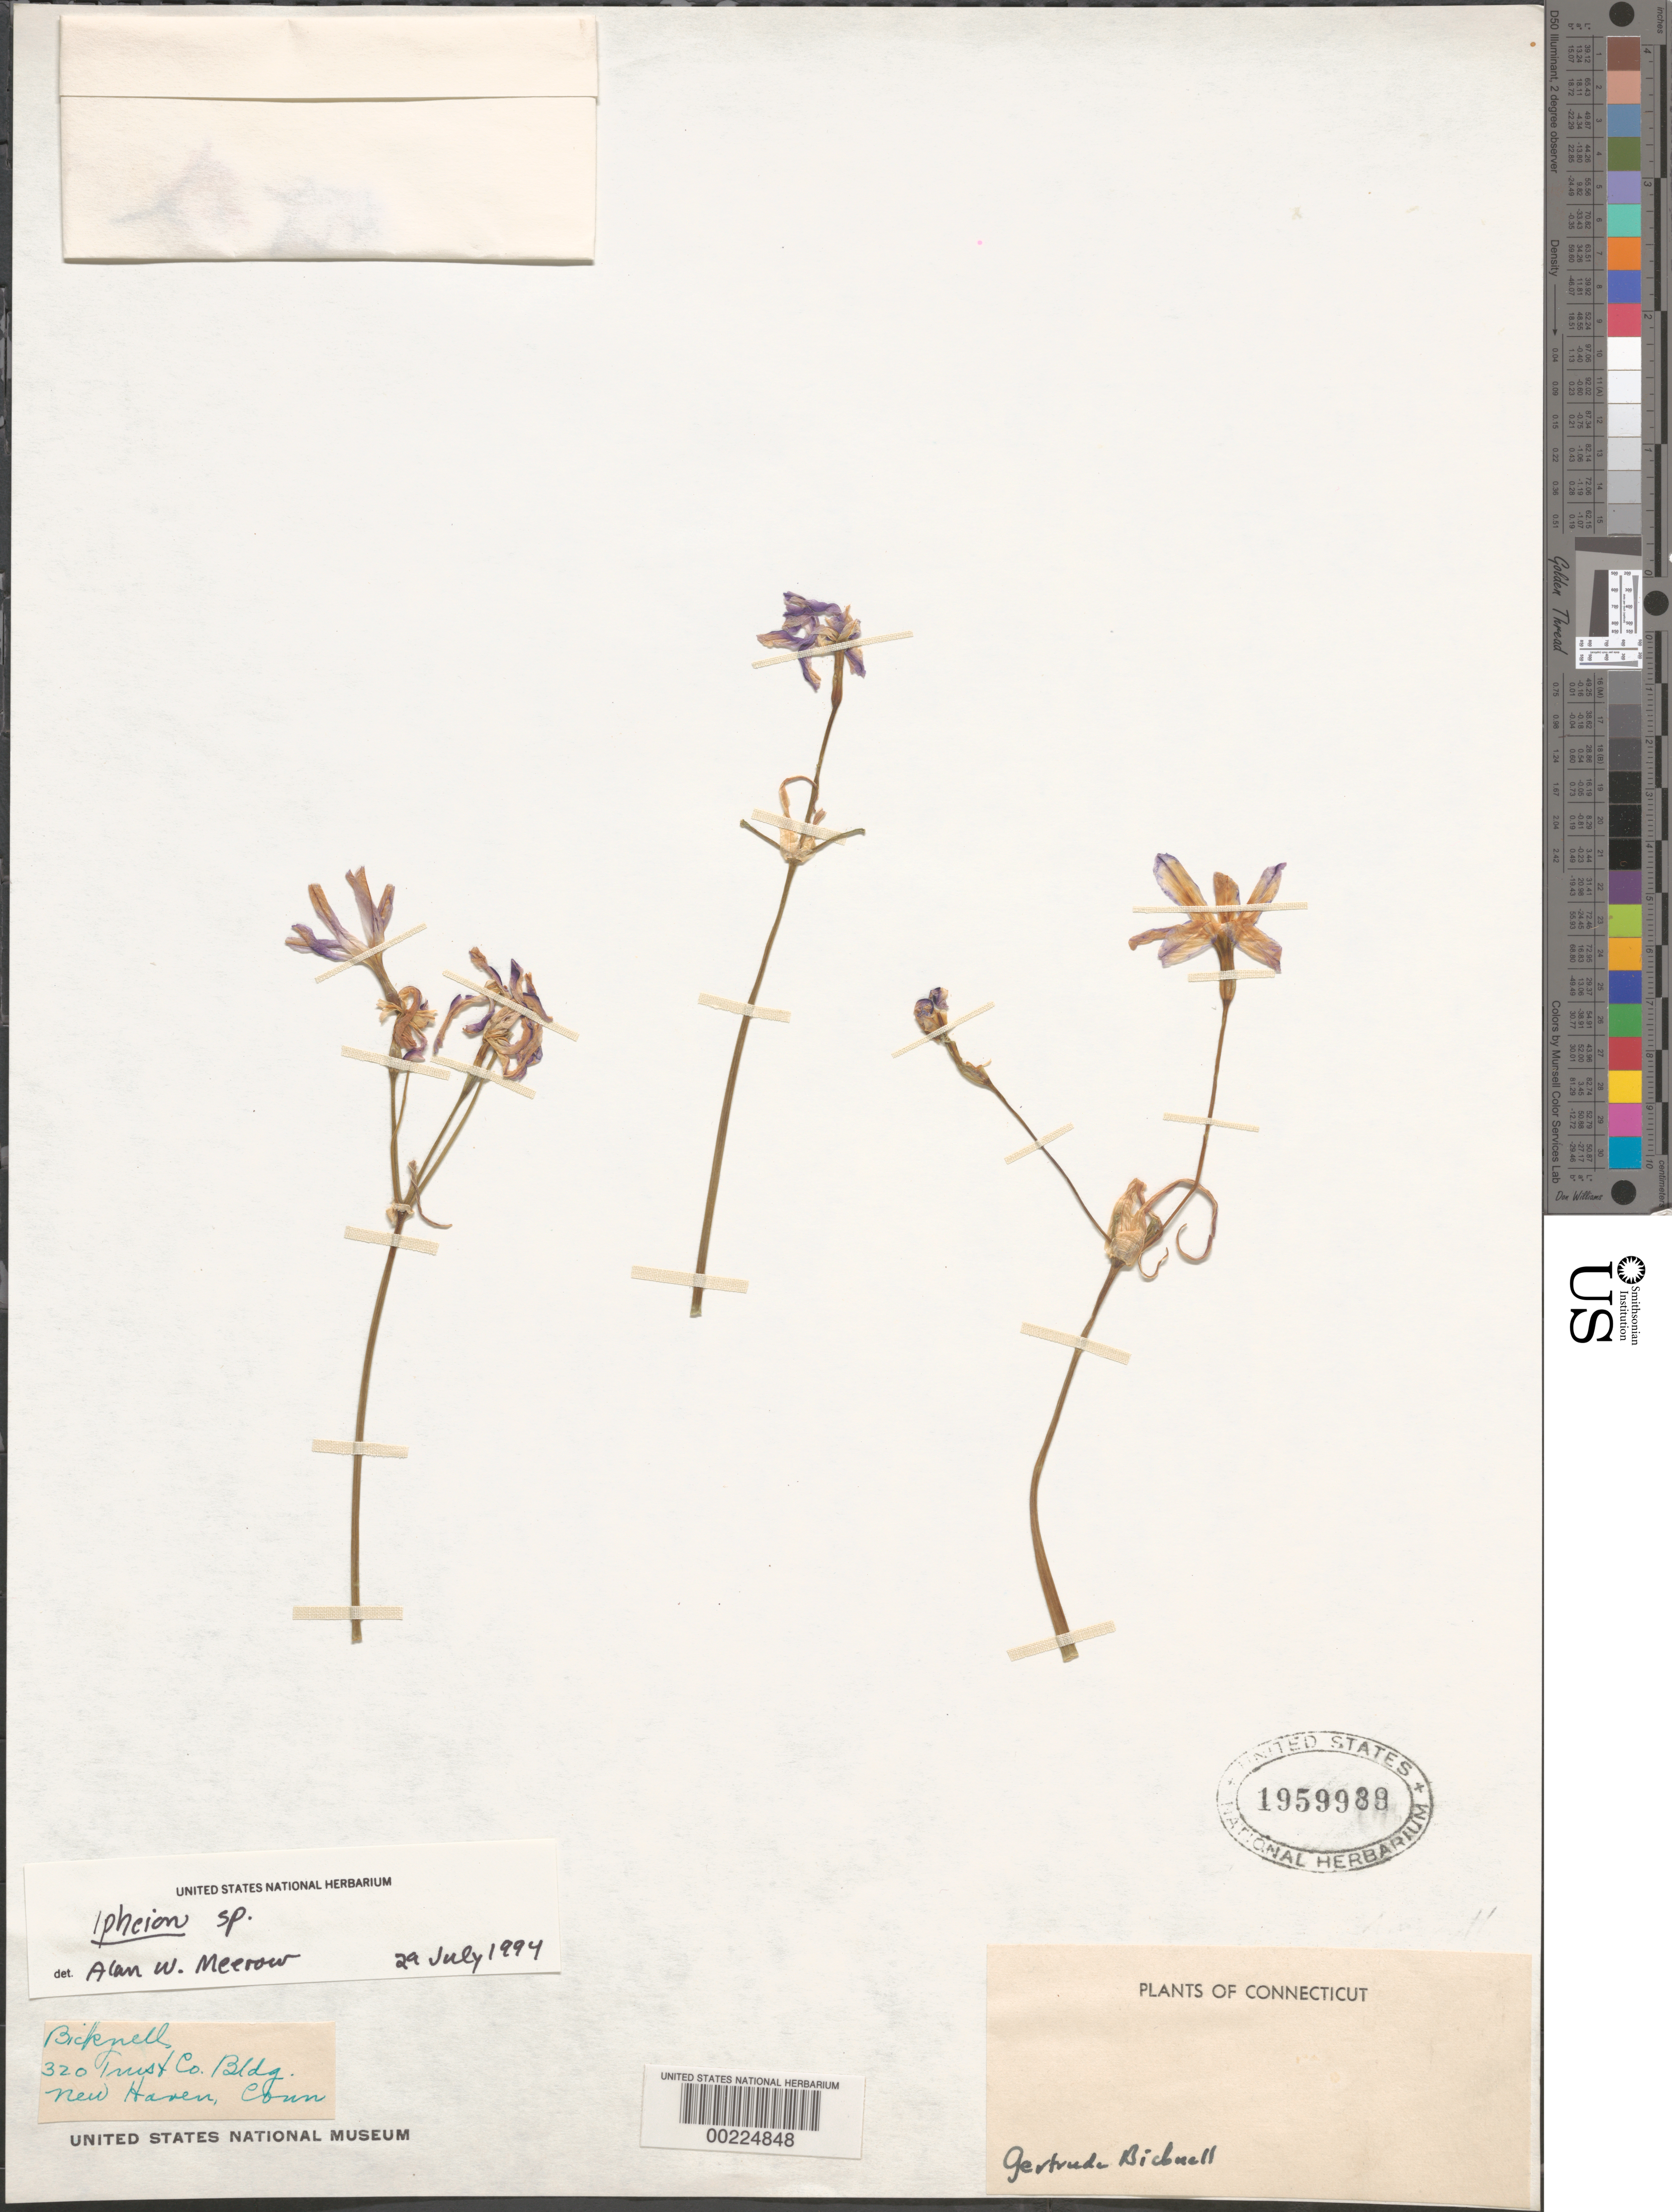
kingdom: Plantae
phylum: Tracheophyta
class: Liliopsida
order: Asparagales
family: Asparagaceae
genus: Milla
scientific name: Milla sp.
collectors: G. Bicknell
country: United States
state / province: Connecticut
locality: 320 trust co. bldg., new haven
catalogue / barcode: US 1959989